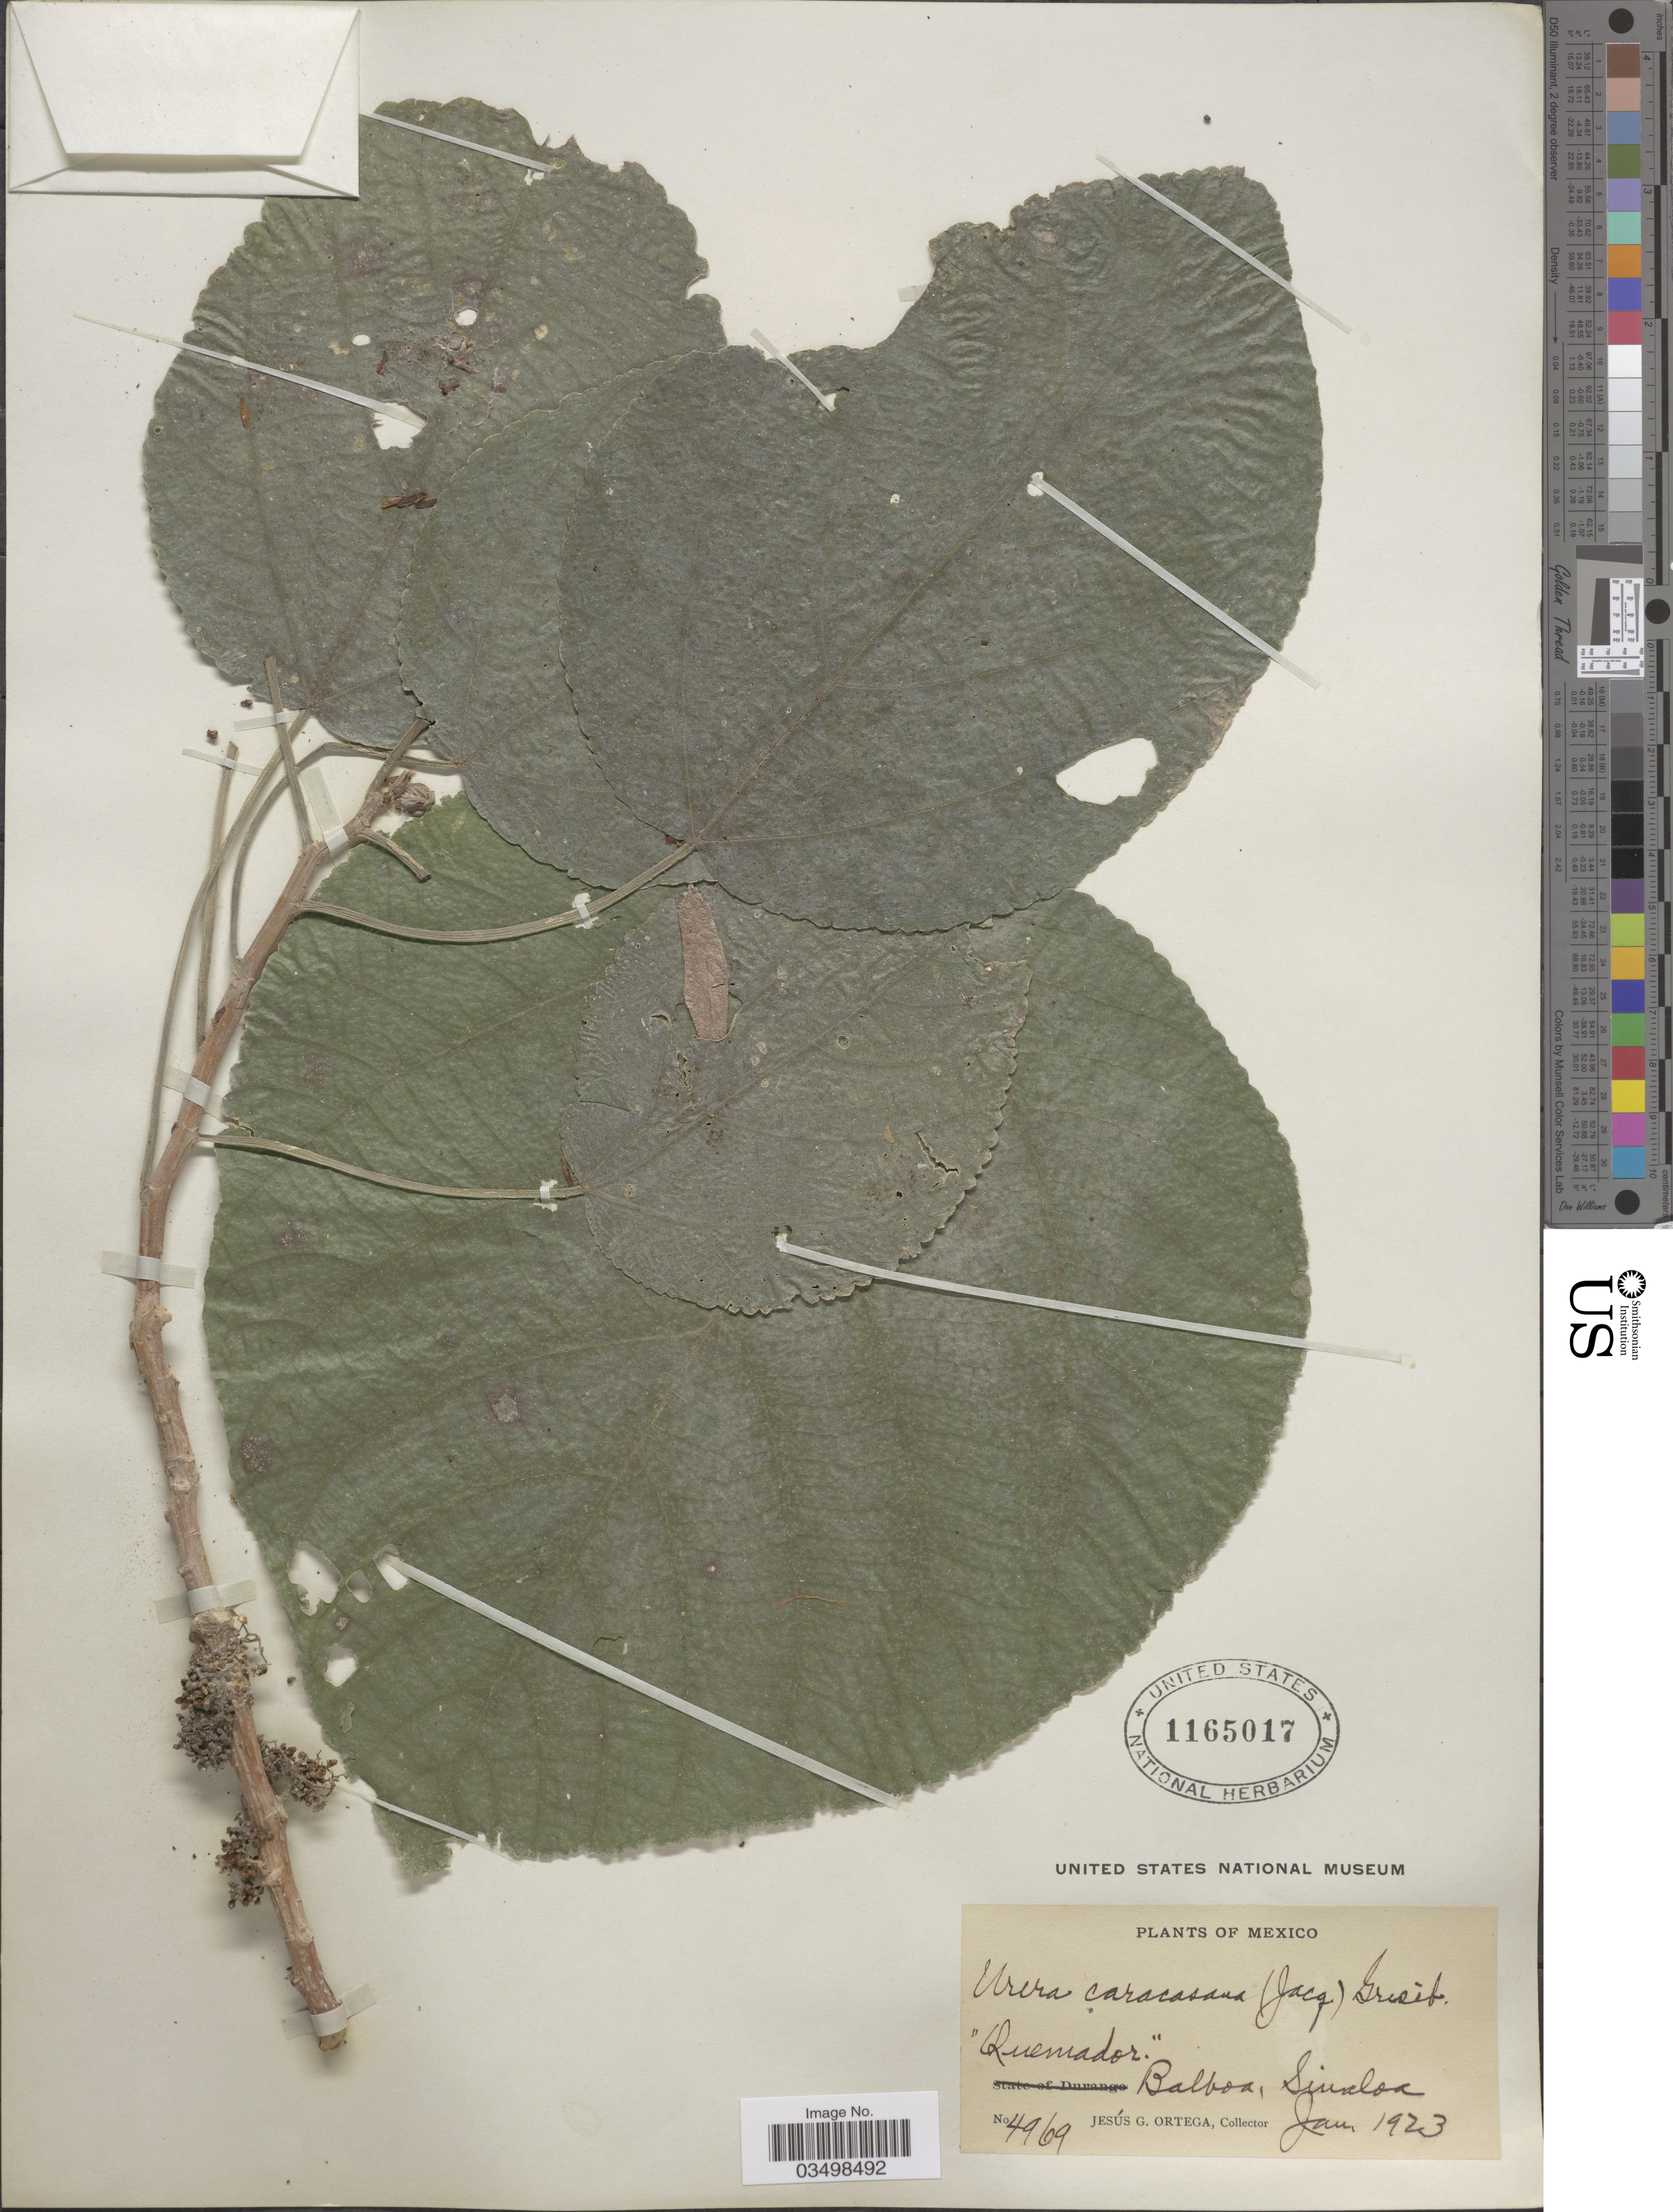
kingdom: Plantae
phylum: Tracheophyta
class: Magnoliopsida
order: Rosales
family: Urticaceae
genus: Urera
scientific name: Urera caracasana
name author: (Jacq.) Gaudich. ex Griseb.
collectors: J. Ortega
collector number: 4969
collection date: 1923-01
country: Mexico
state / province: Sinaloa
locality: Qeumador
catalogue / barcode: US 1165017